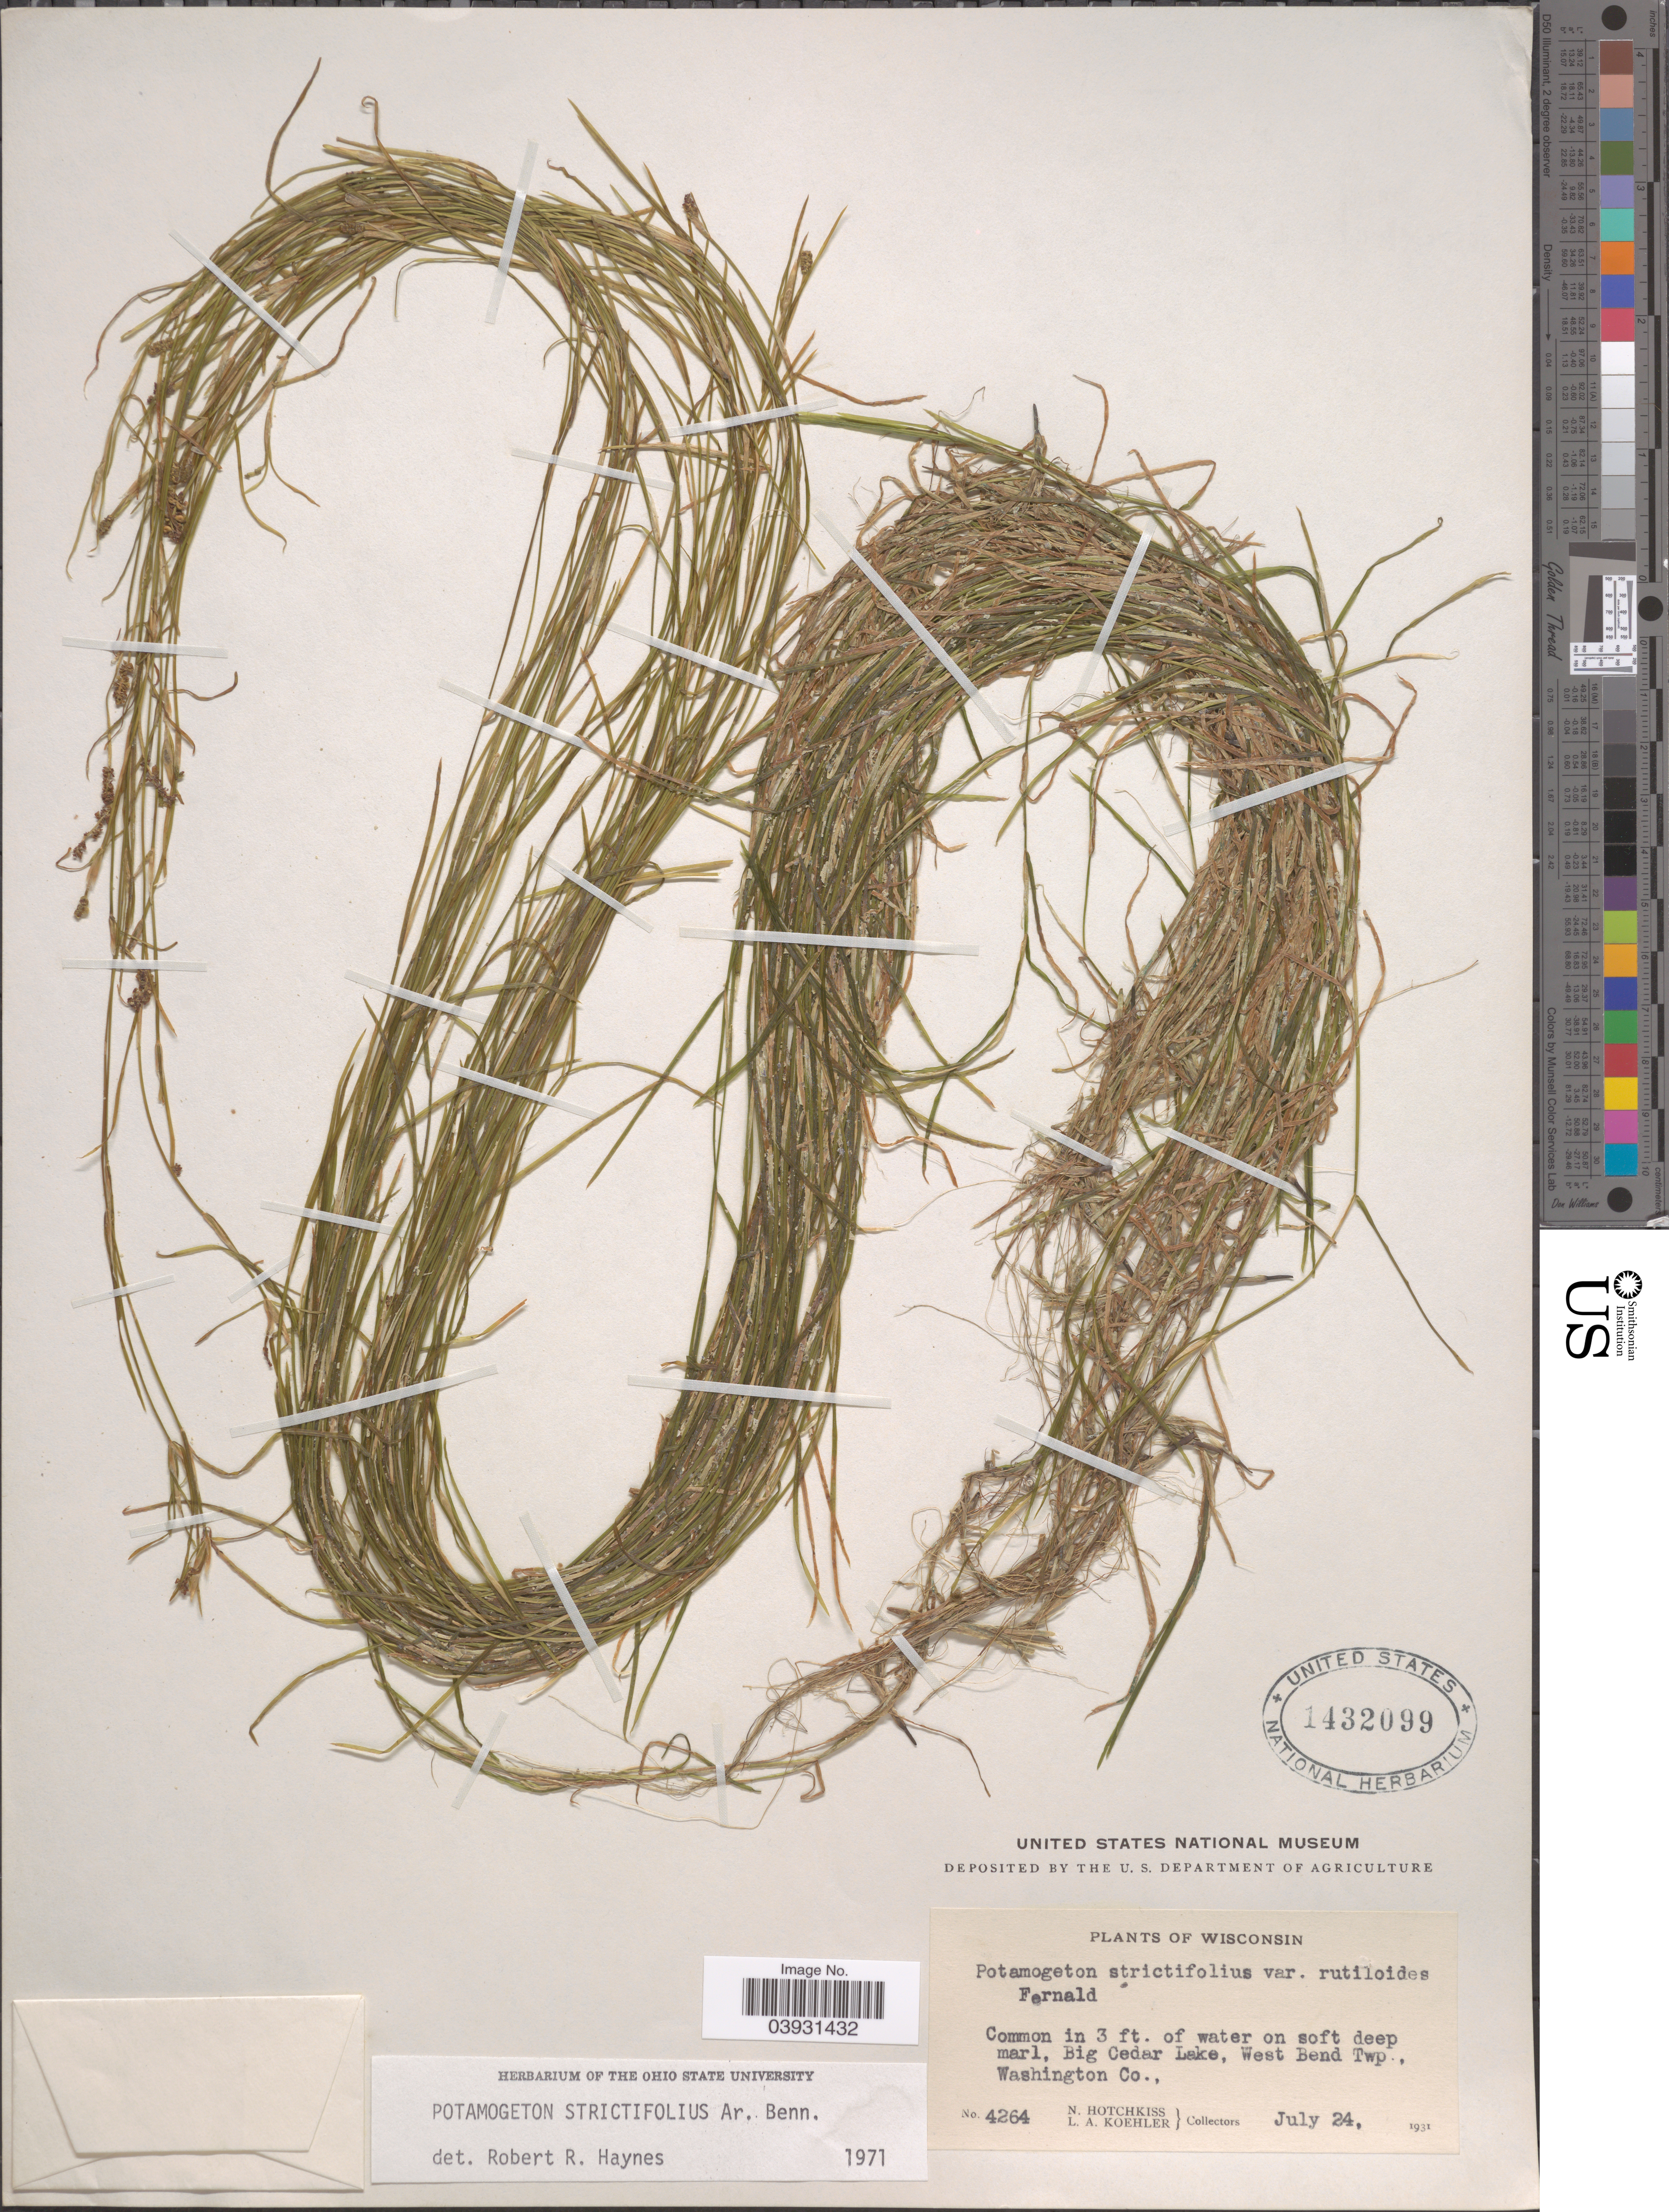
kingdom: Plantae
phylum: Tracheophyta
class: Liliopsida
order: Alismatales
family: Potamogetonaceae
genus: Potamogeton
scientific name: Potamogeton strictifolius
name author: A. Benn.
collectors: N. Hotchkiss & L. Koehler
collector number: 4264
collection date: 1931-07-24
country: United States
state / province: Wisconsin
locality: Big Cedar Lake, West Bend Twp., Washinton Co.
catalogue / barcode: US 1432099